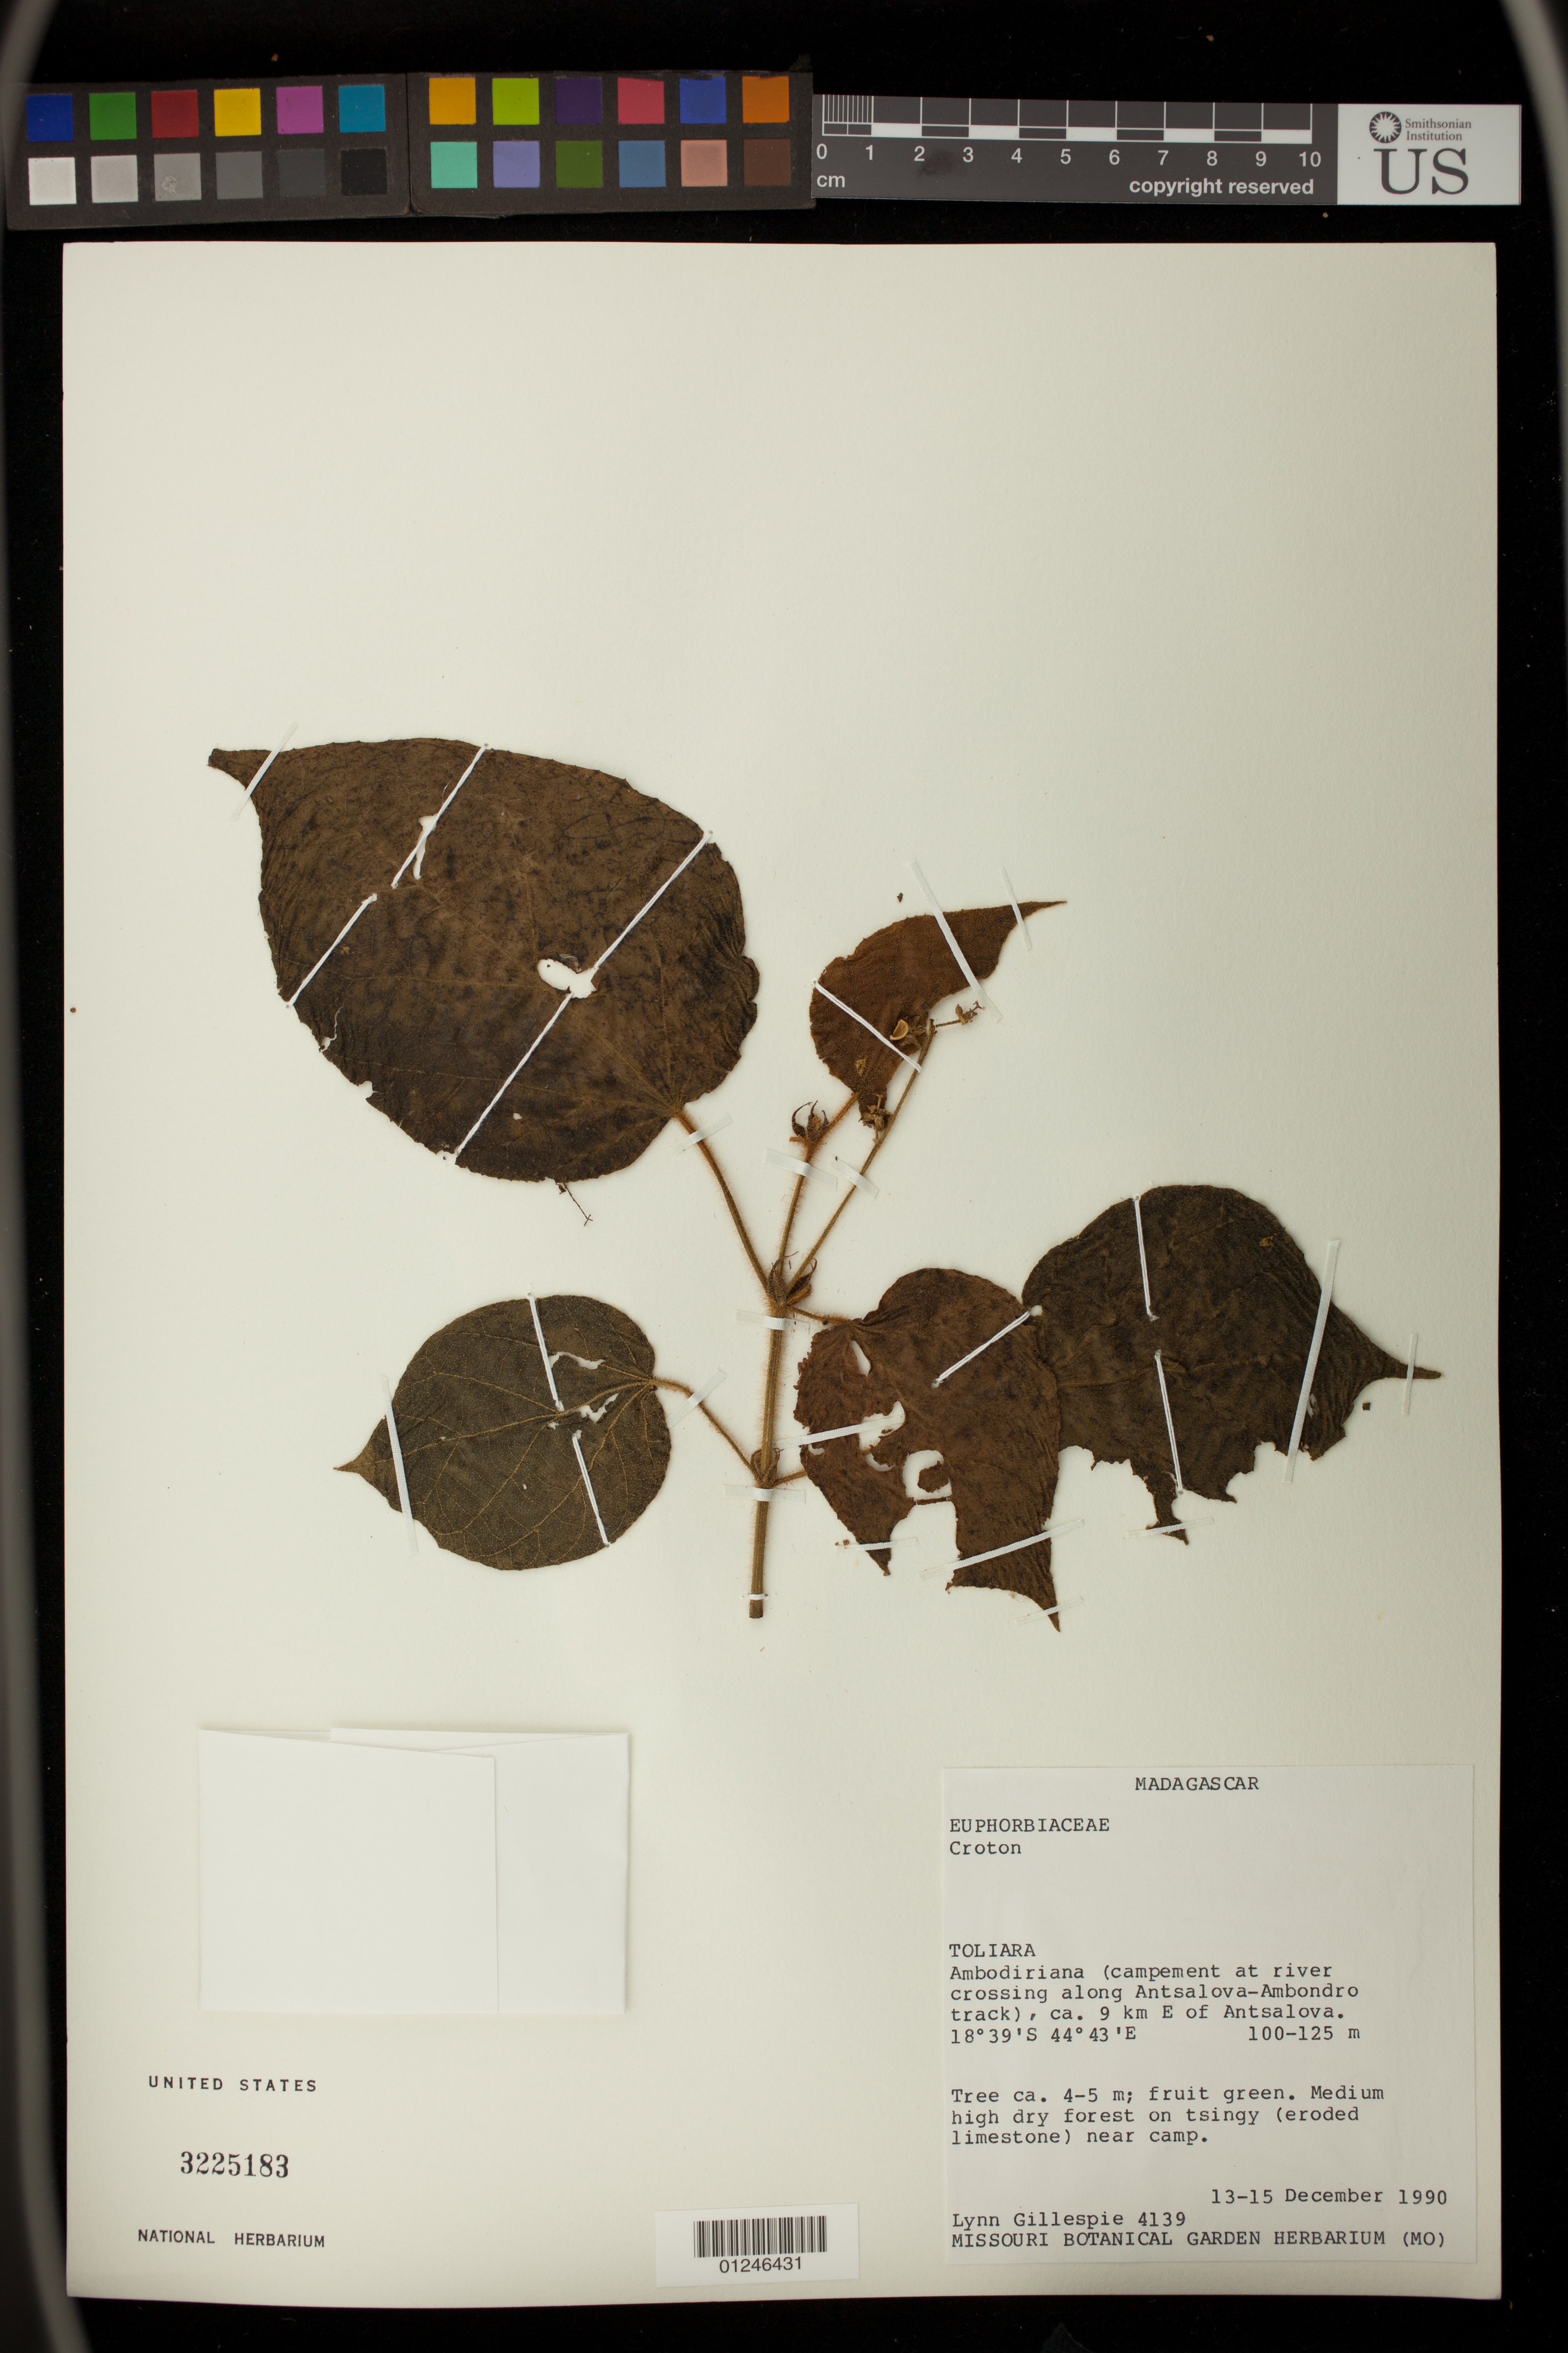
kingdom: Plantae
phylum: Tracheophyta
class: Magnoliopsida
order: Malpighiales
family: Euphorbiaceae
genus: Croton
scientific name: Croton tsiampiensis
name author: Leandri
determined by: Berry, P. E., (WIS), University of Wisconsin - Madison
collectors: L. J. Gillespie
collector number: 4139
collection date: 1990-12-13/1990-12-15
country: Madagascar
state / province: Atsimo-Andrefana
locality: TOLIARA;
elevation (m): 100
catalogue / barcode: US 3225183